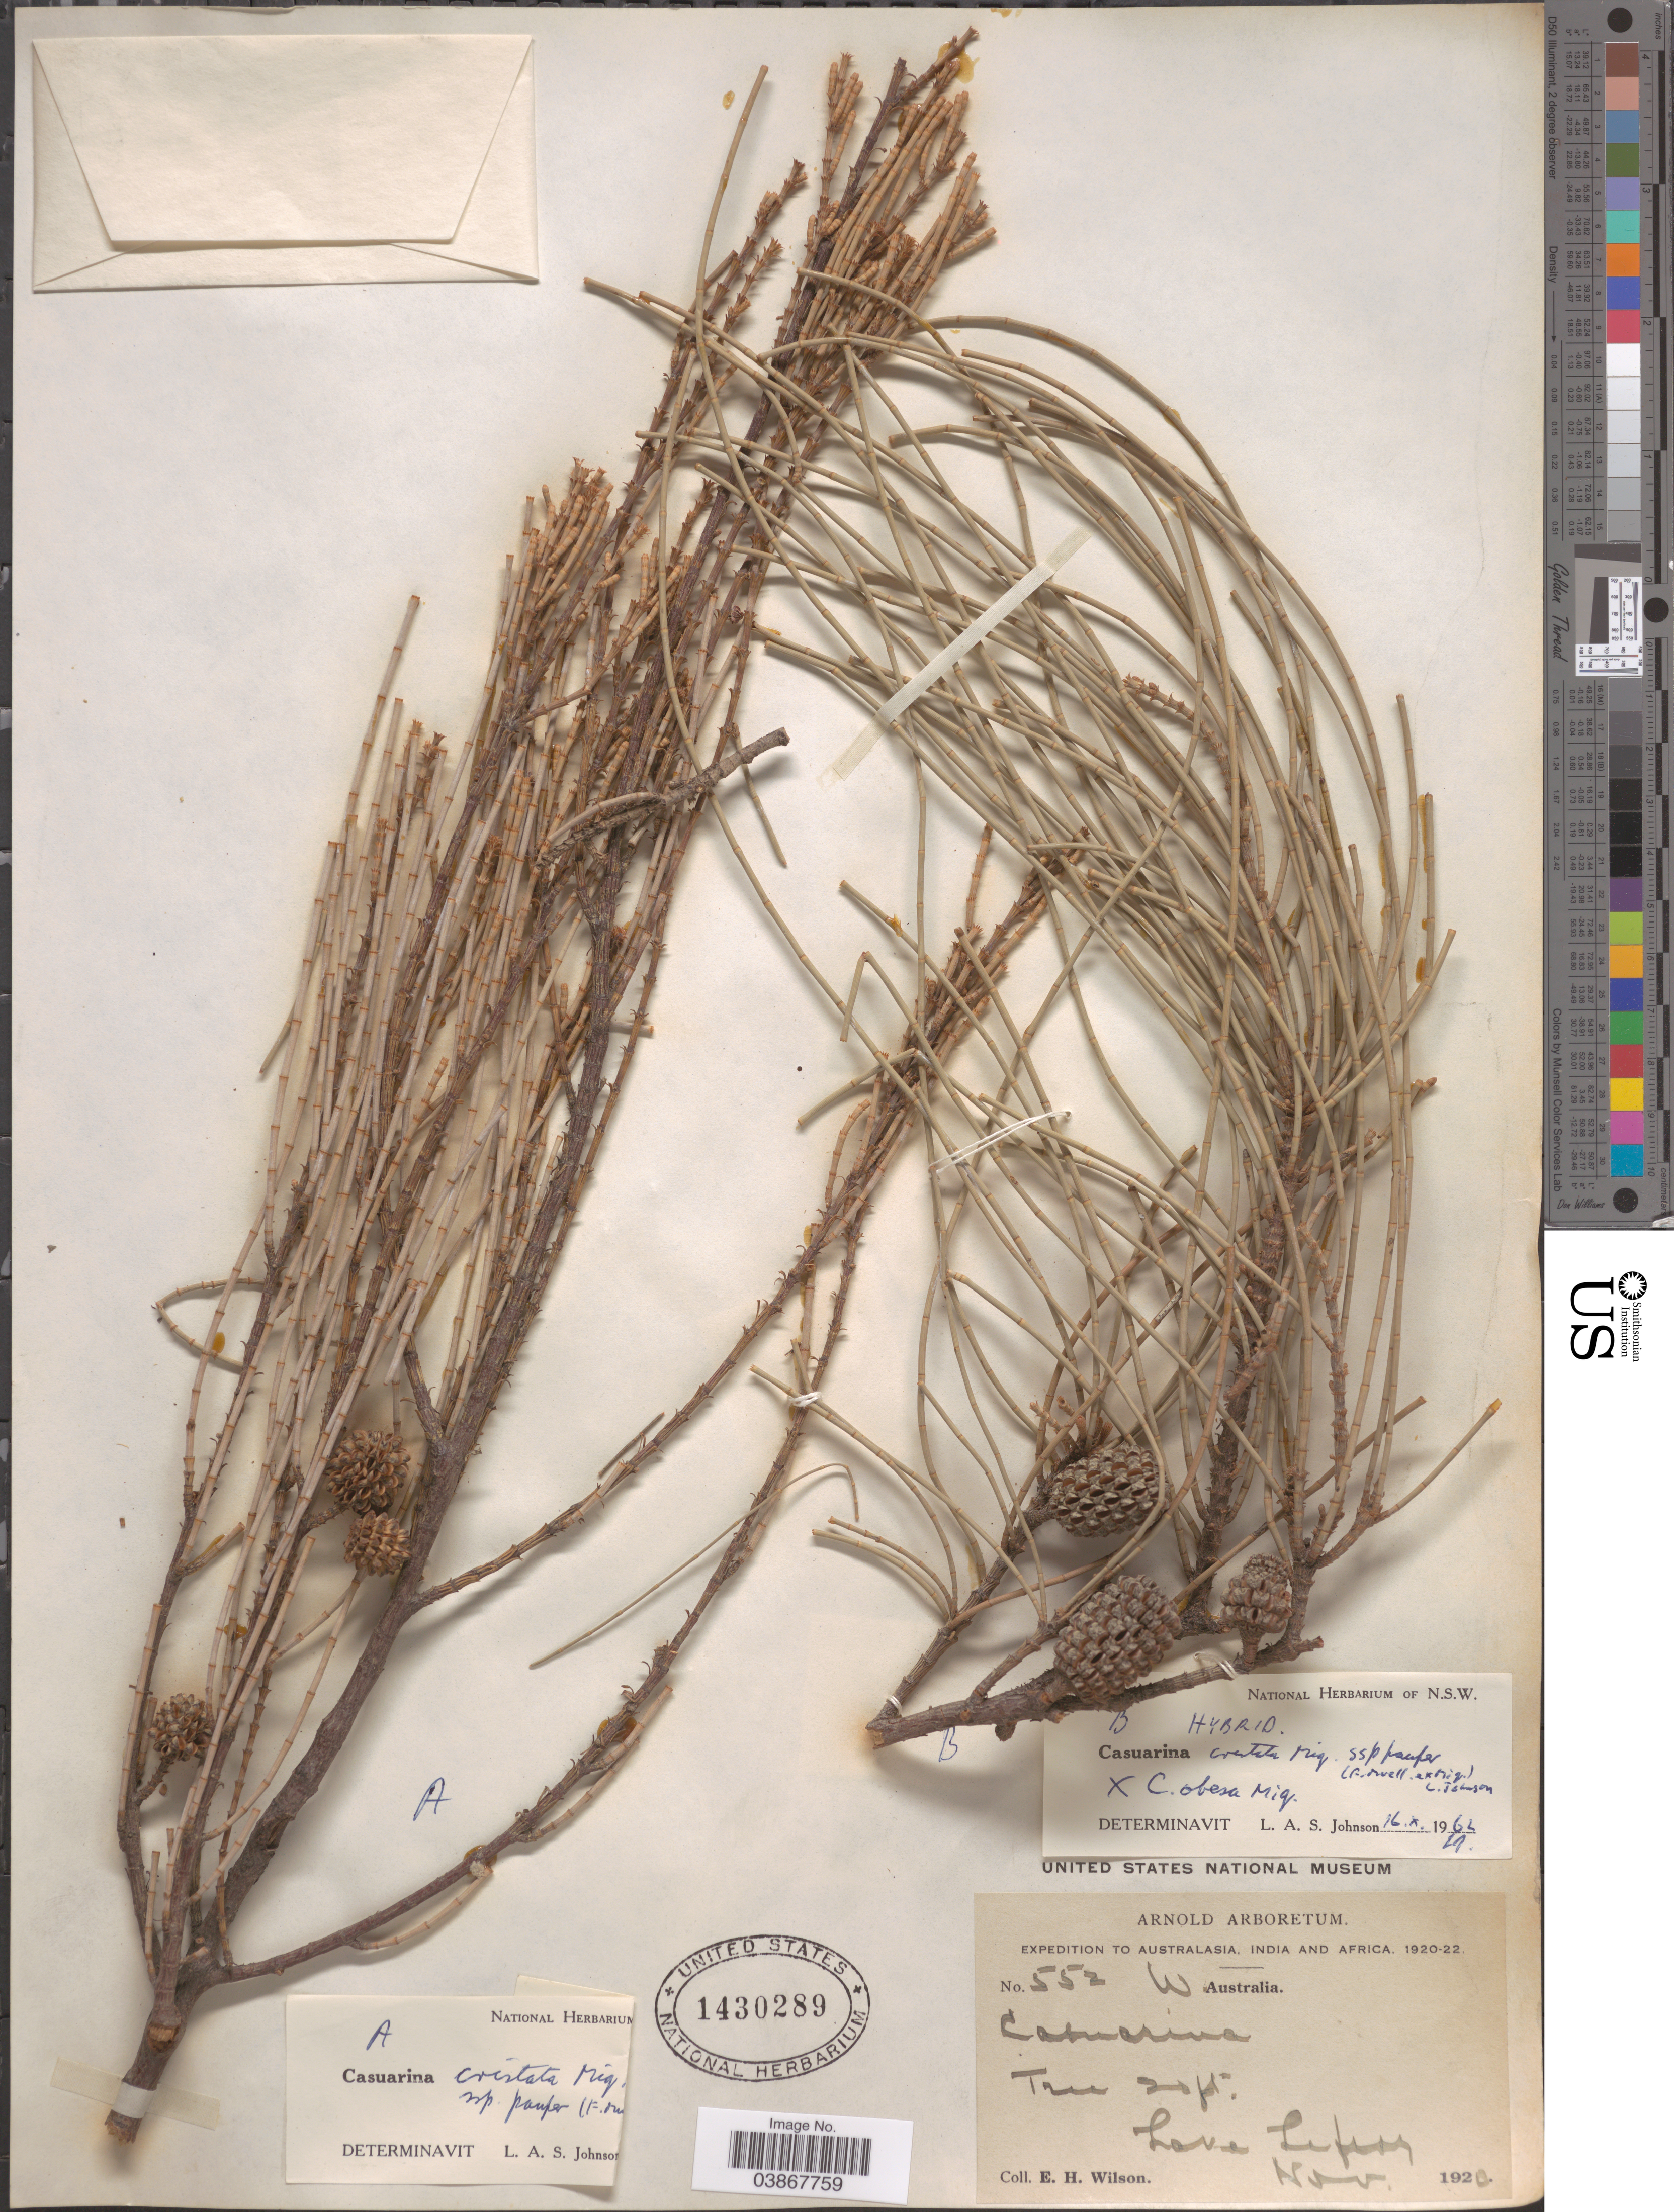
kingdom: Plantae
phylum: Tracheophyta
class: Magnoliopsida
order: Fagales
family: Casuarinaceae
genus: Casuarina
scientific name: Casuarina cristata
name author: Miq.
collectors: E. Wilson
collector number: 552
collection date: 1920-11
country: Australia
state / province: Western Australia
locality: W Australia. Love Lefray.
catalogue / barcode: US 1430289